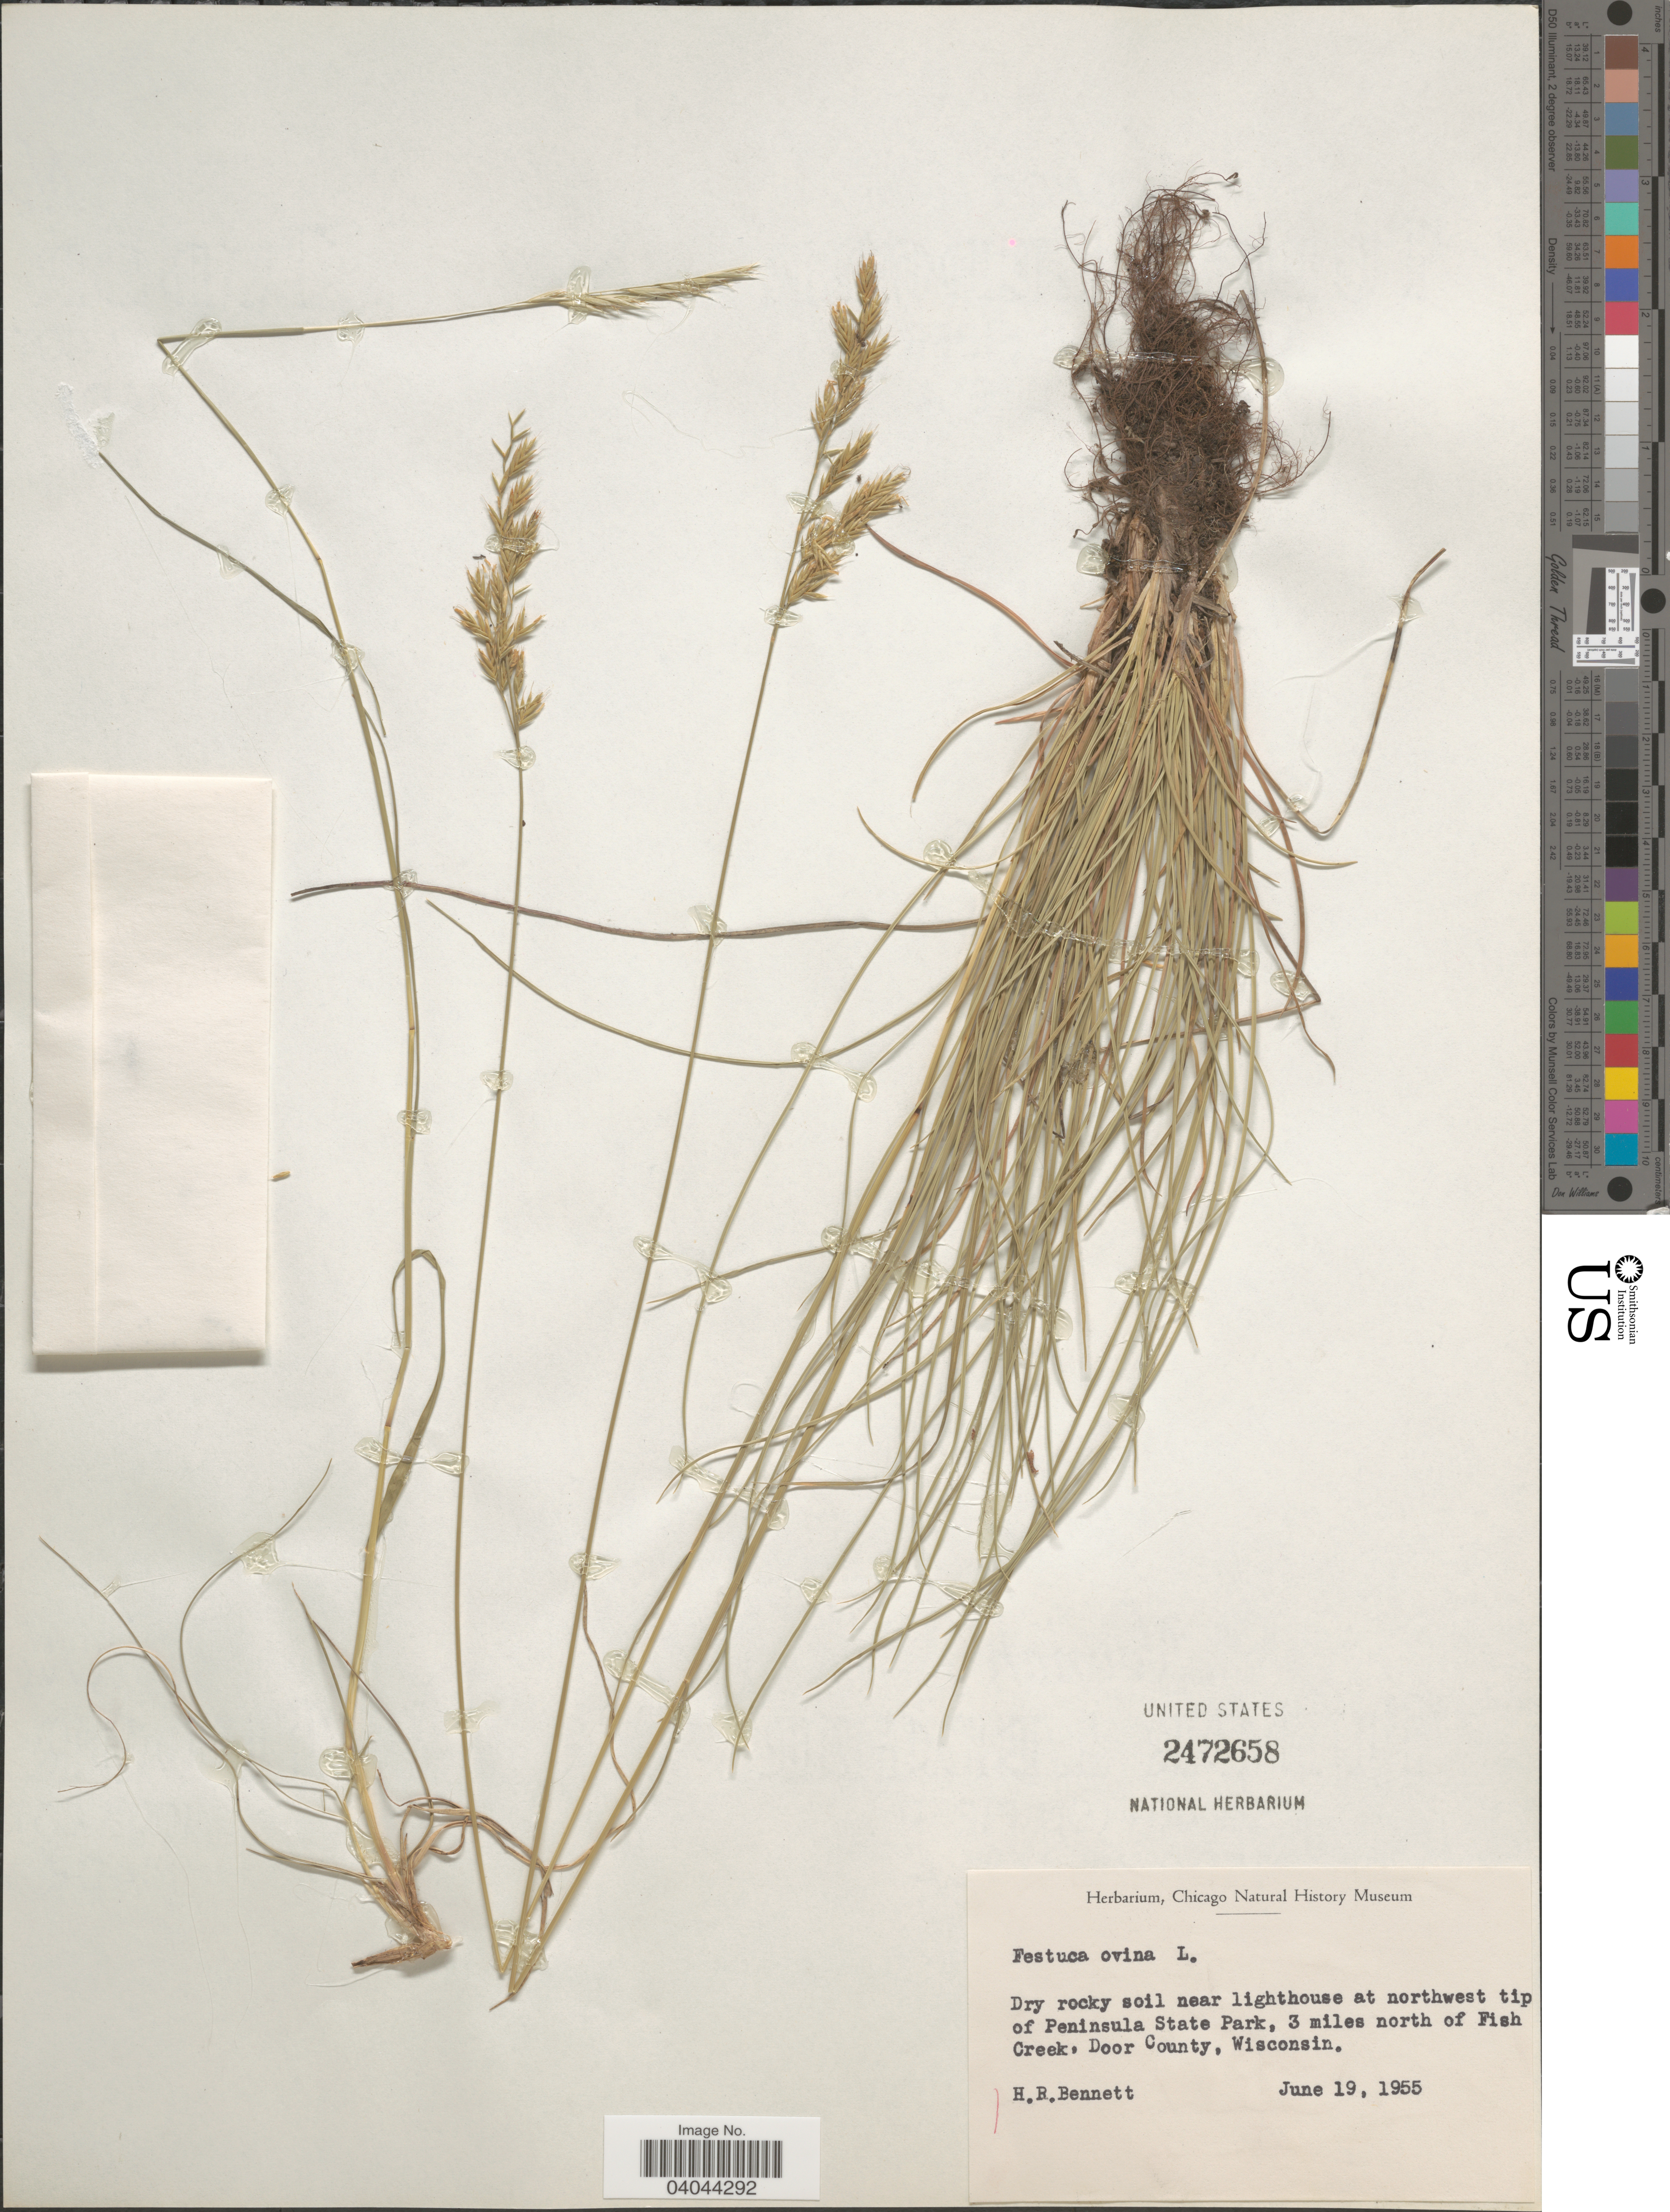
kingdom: Plantae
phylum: Tracheophyta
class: Liliopsida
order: Poales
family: Poaceae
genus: Festuca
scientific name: Festuca ovina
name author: L.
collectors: H. R. Bennett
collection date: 1955-06-19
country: United States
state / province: Wisconsin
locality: Dry rocky soil near lighthouse at northwest tip of Peninsula State Park, 3 miles north of Fish Creek. Door County.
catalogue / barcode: US 2472658